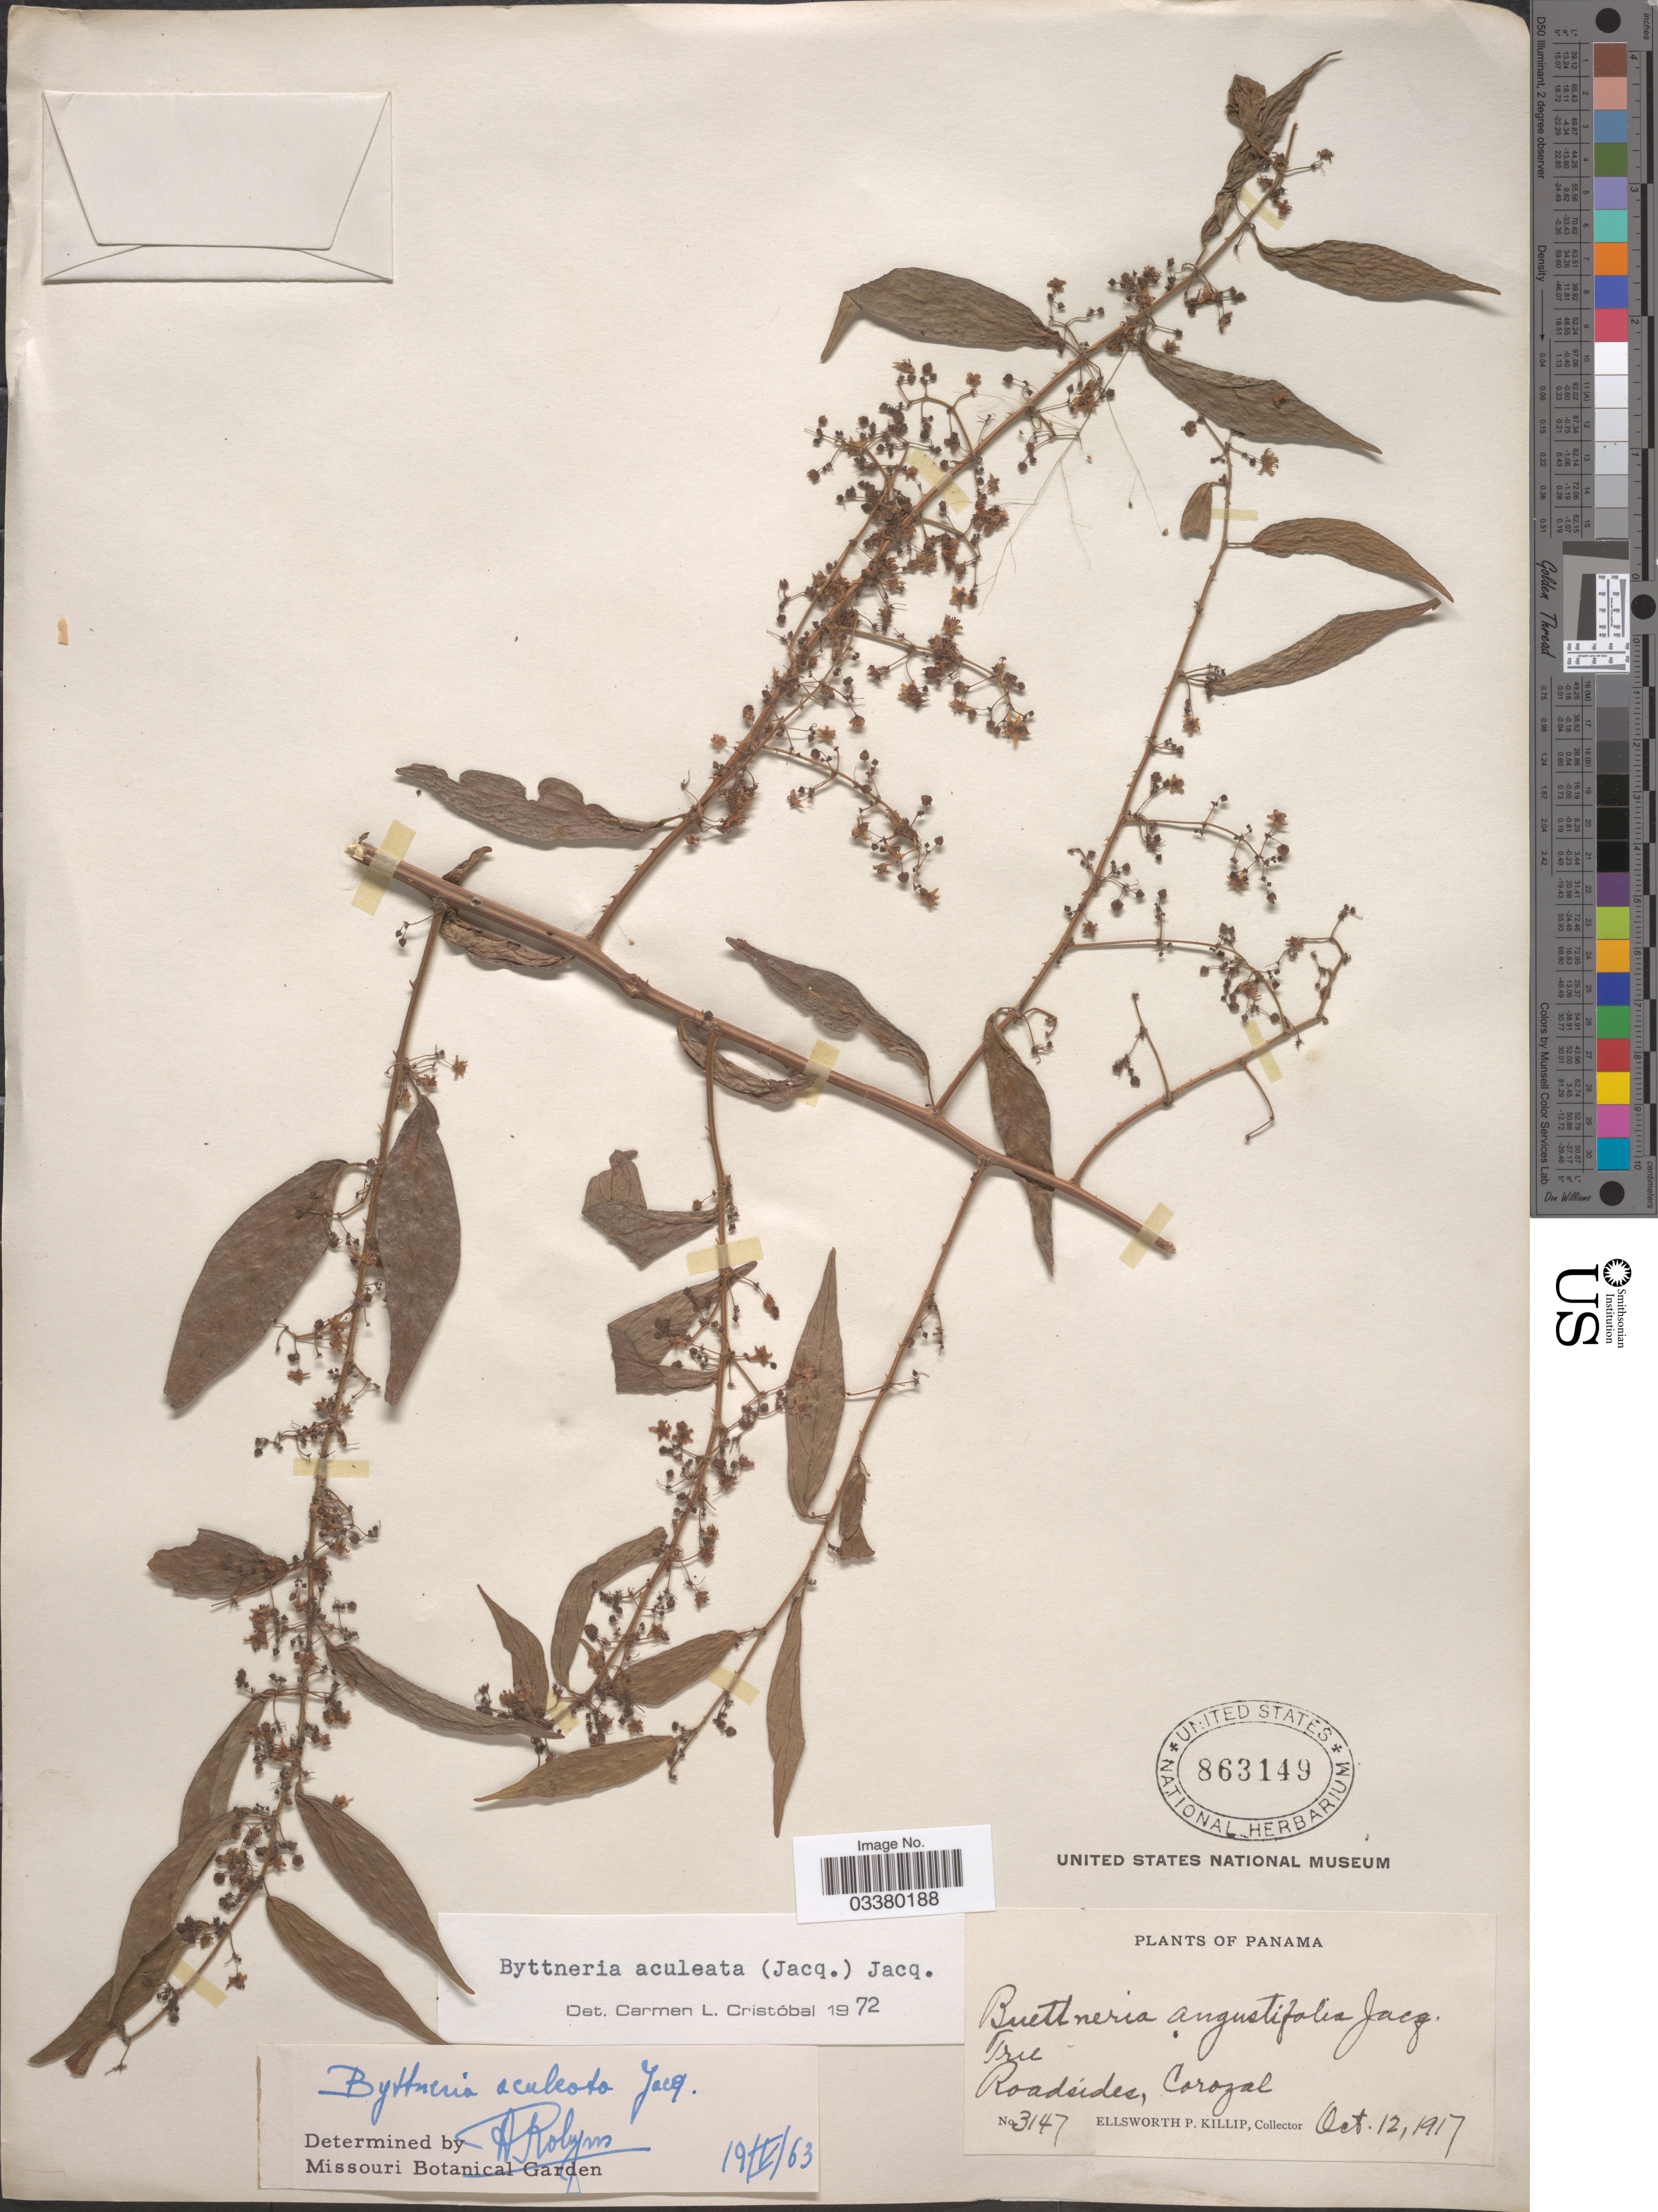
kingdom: Plantae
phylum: Tracheophyta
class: Magnoliopsida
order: Malvales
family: Malvaceae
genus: Byttneria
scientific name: Byttneria aculeata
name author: (Jacq.) Jacq.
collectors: E. P. Killip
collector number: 3147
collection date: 1917-10-12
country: Panama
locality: Roadsides, Corozal.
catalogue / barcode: US 863149